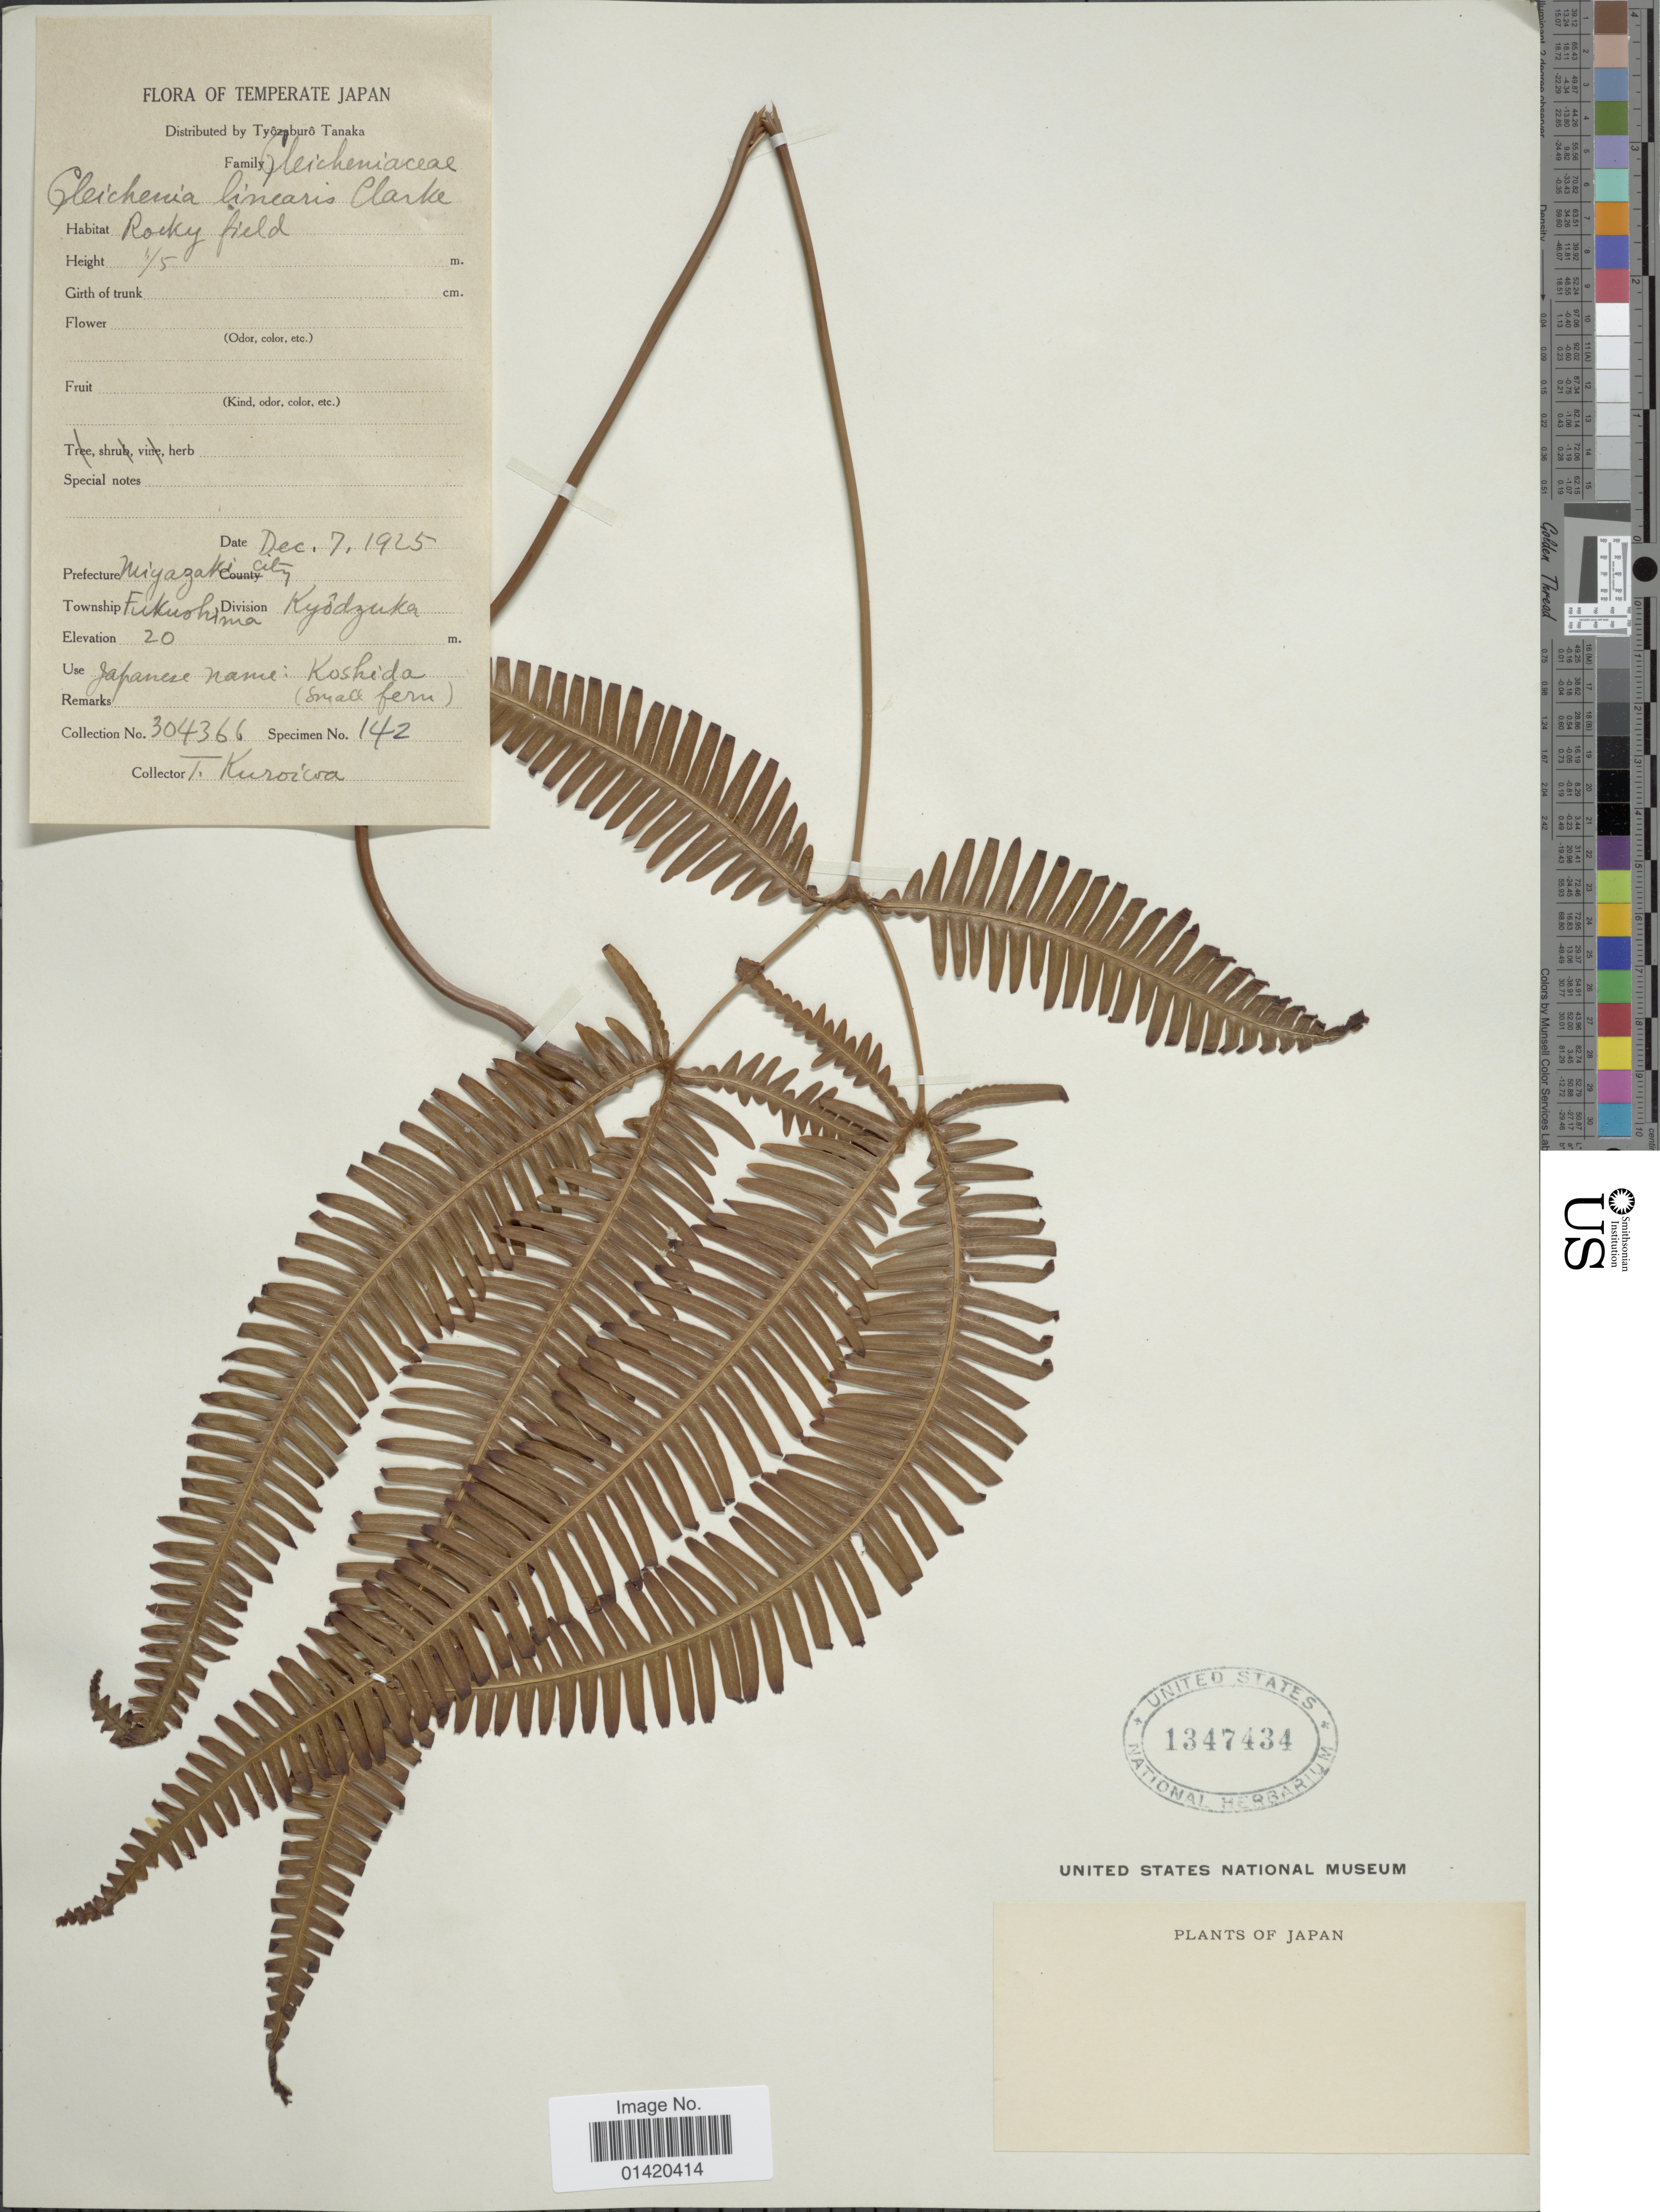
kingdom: Plantae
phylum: Tracheophyta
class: Polypodiopsida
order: Gleicheniales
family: Gleicheniaceae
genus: Dicranopteris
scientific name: Dicranopteris linearis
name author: (Burm. f.) Underw.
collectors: T. Kuroiwa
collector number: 304366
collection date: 1925-12-07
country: Japan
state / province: Miyazaki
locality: Miyazaki City, Township Fukuohima, Division Kyôdzuka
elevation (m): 20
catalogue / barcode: US 1347434